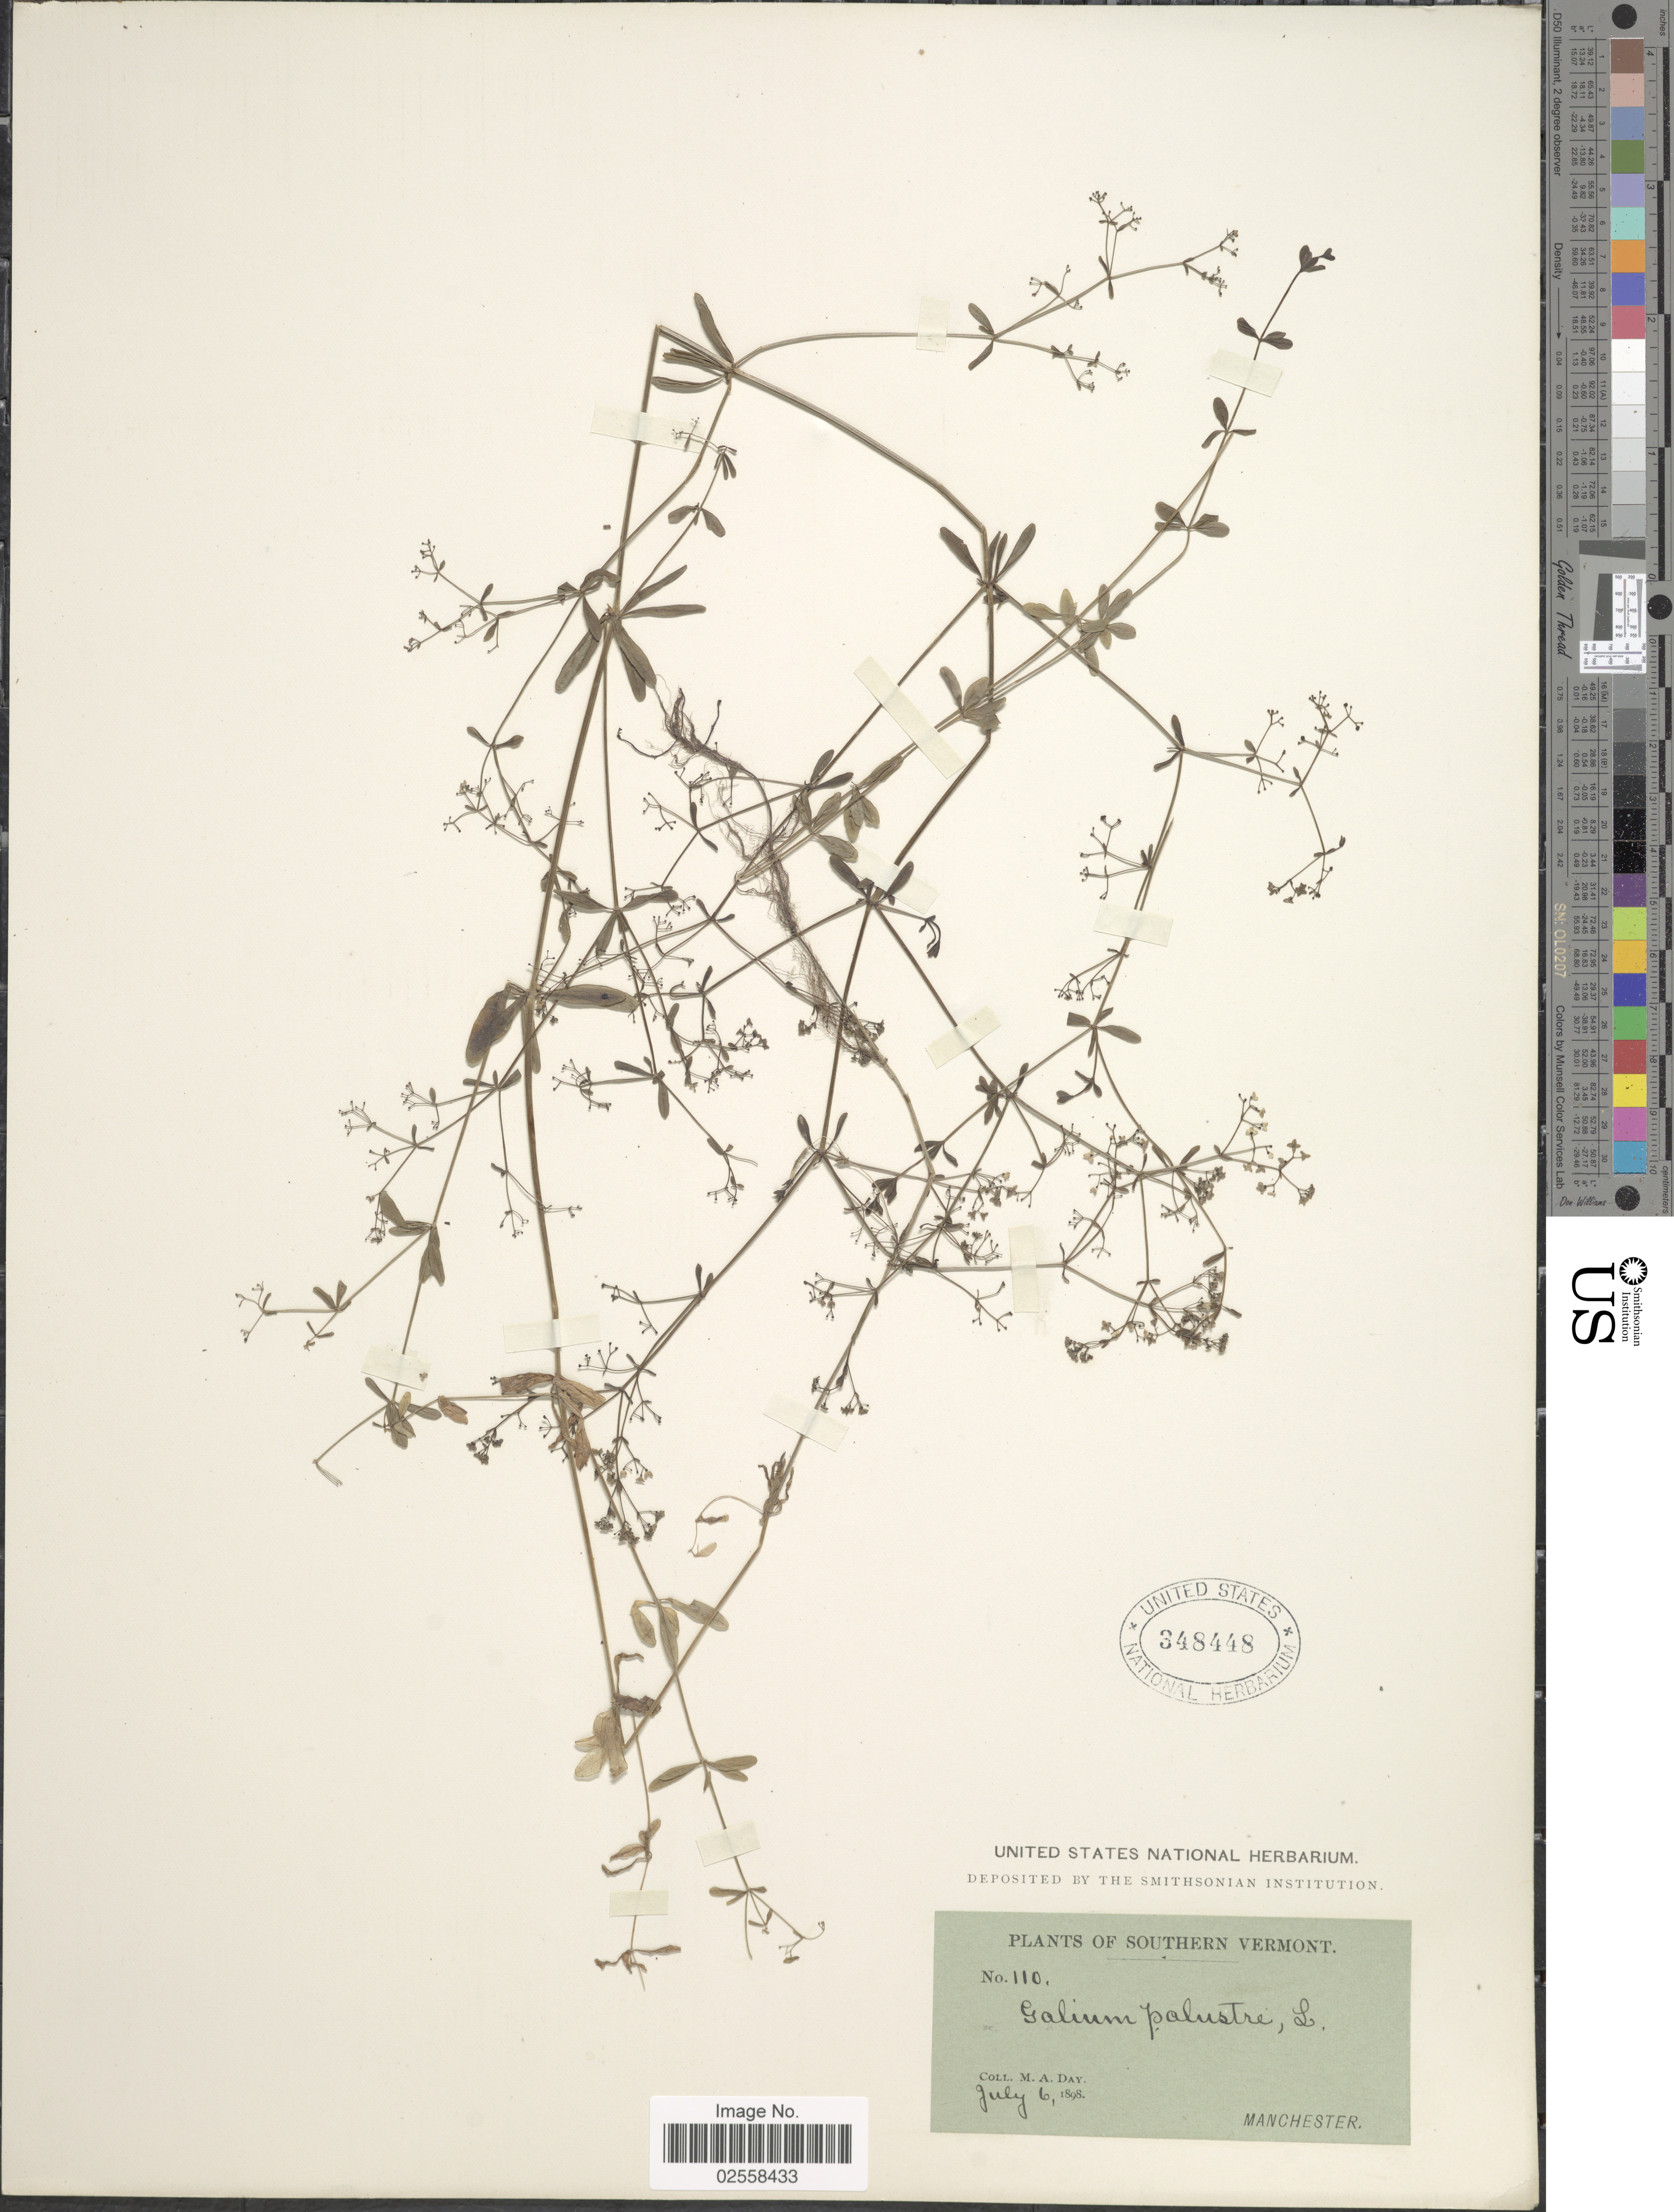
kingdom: Plantae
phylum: Tracheophyta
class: Magnoliopsida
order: Gentianales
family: Rubiaceae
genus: Galium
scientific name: Galium plumosum subsp. plumosum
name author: Rusby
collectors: M. Day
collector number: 110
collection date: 1898-07-06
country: United States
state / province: Vermont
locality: Southern Vermont, Manchester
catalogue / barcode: US 348448